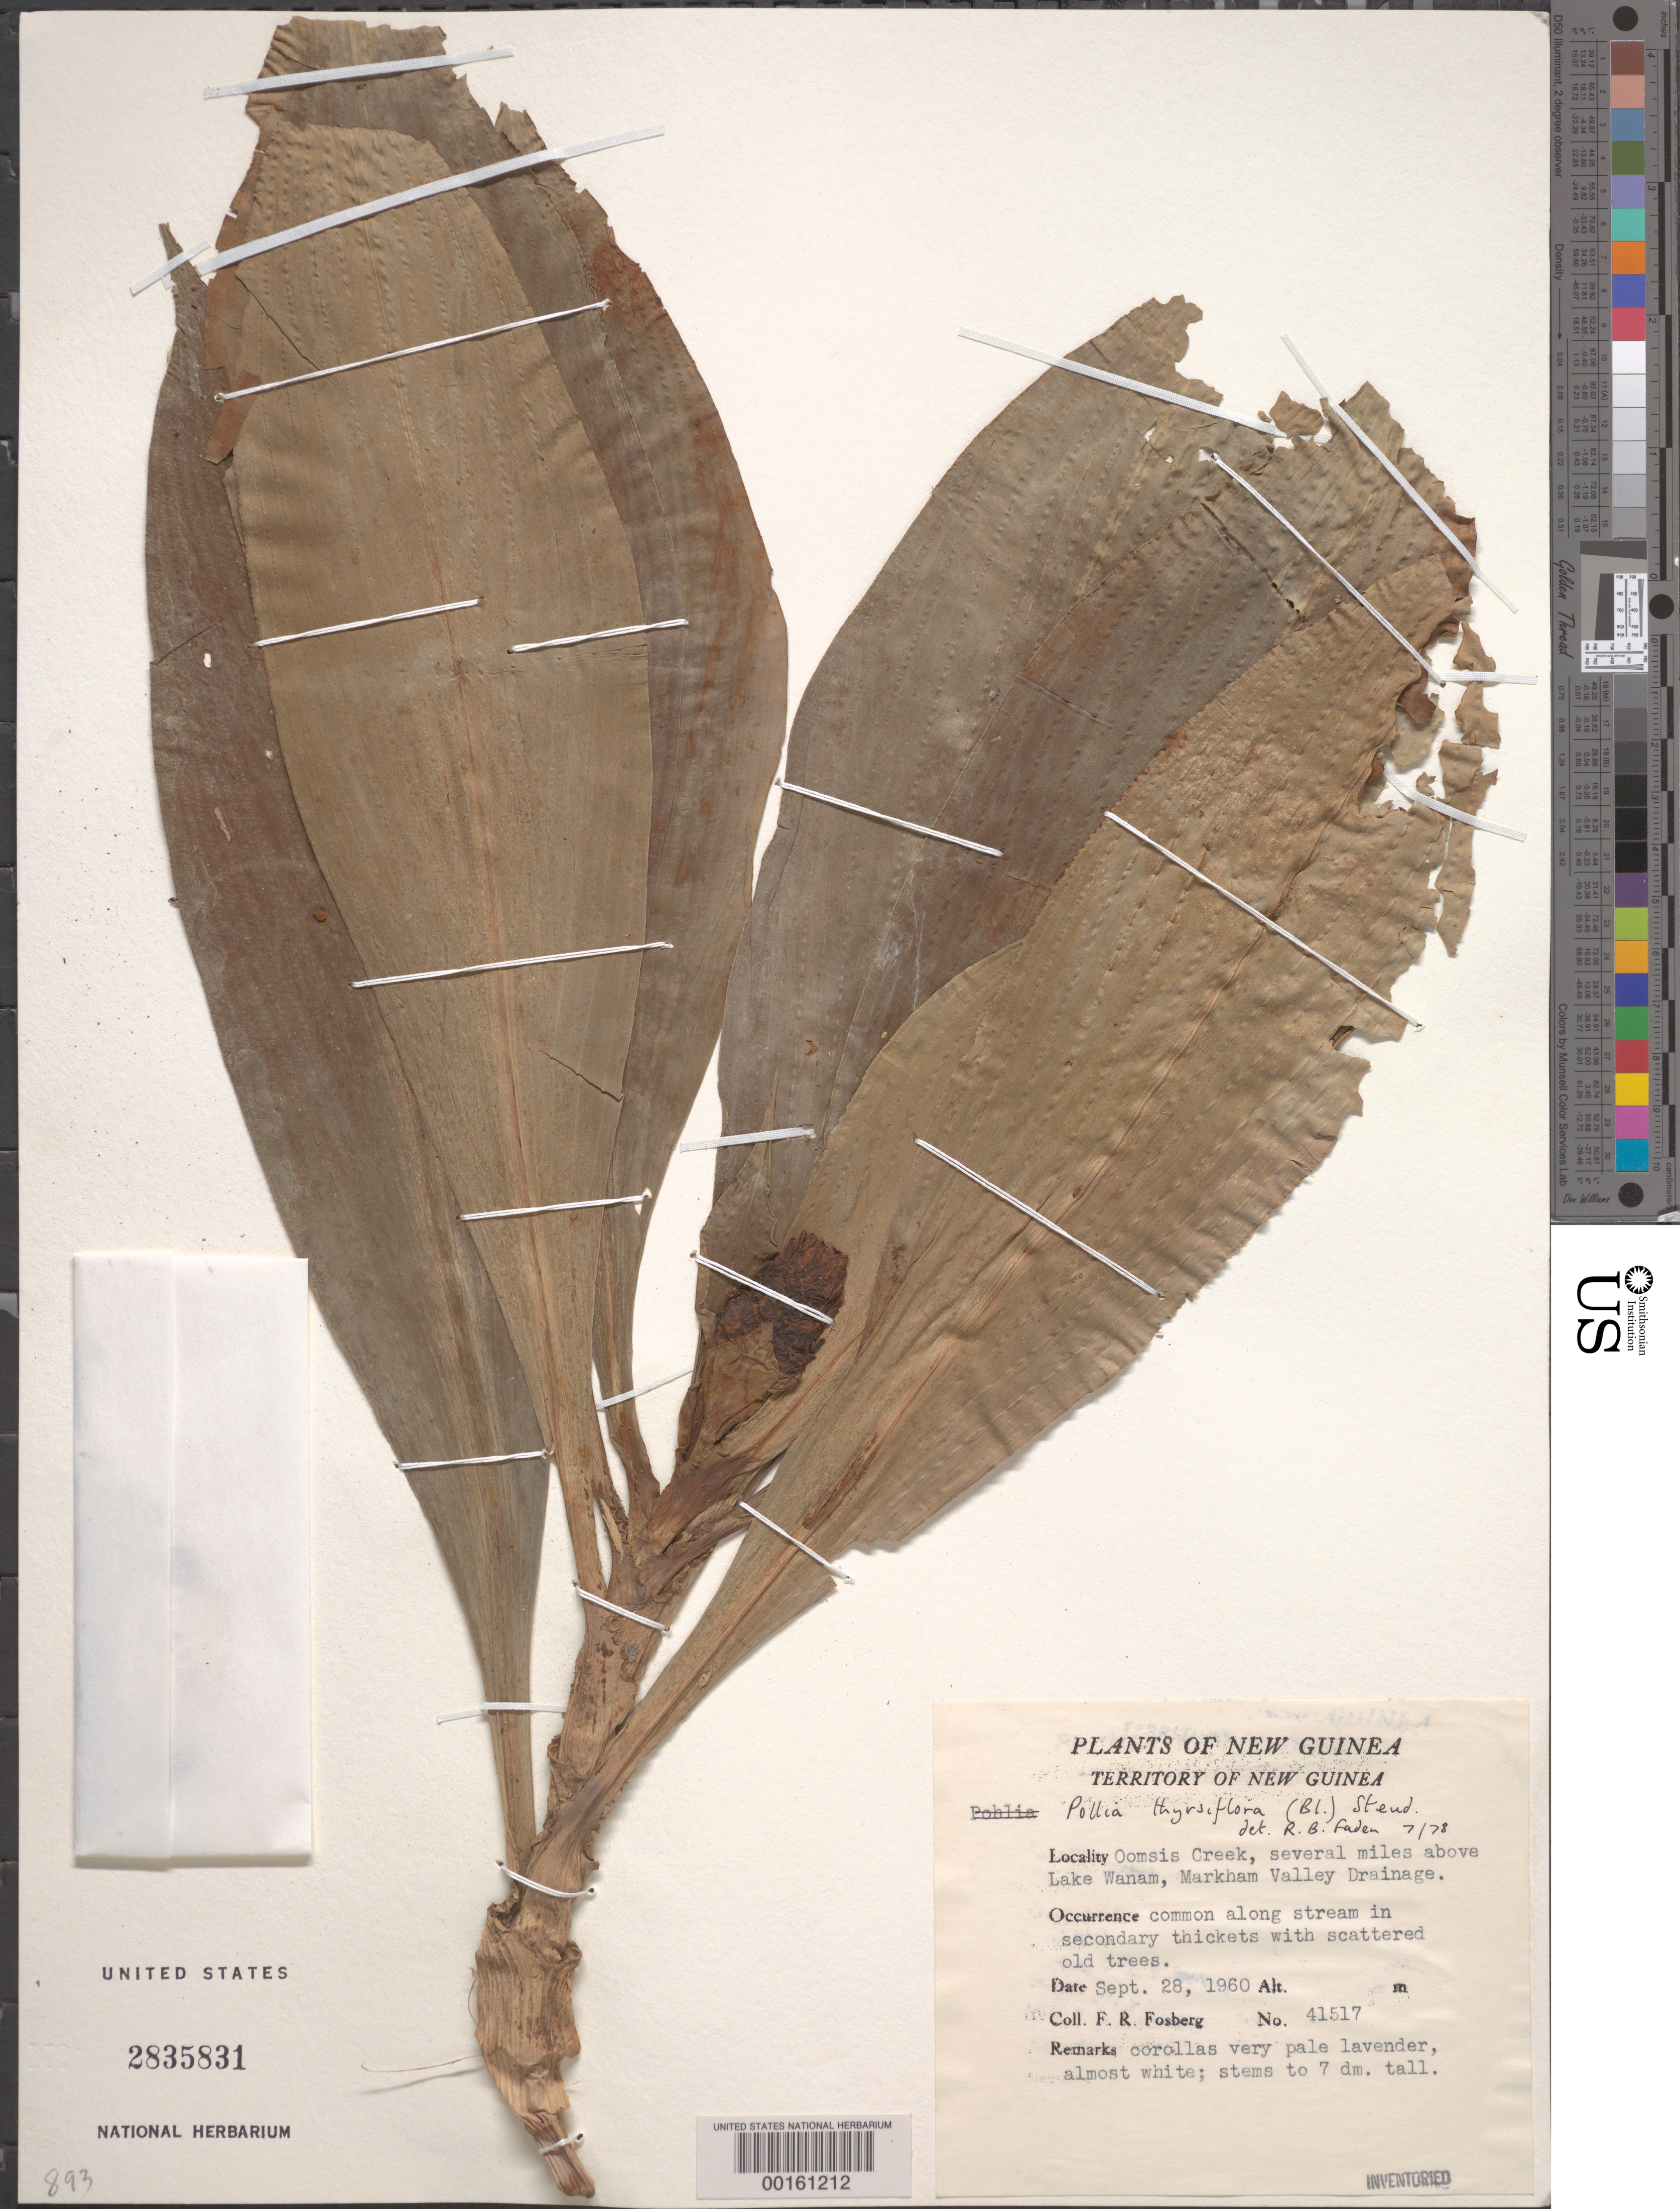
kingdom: Plantae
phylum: Tracheophyta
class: Liliopsida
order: Commelinales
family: Commelinaceae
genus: Pollia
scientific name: Pollia thyrsiflora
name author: (Blume) Steud.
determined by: Faden, Robert B., (US), Smithsonian Institution - National Museum of Natural History (UNITED STATES)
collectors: F. R. Fosberg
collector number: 41517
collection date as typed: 28 Sep 1960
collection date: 1960-09-28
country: Papua New Guinea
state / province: Morobe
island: New Guinea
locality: Oomsis creek, several miles above lake wanam, markham valley drainage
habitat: Along stream in secondary thicket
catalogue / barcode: US 2835831